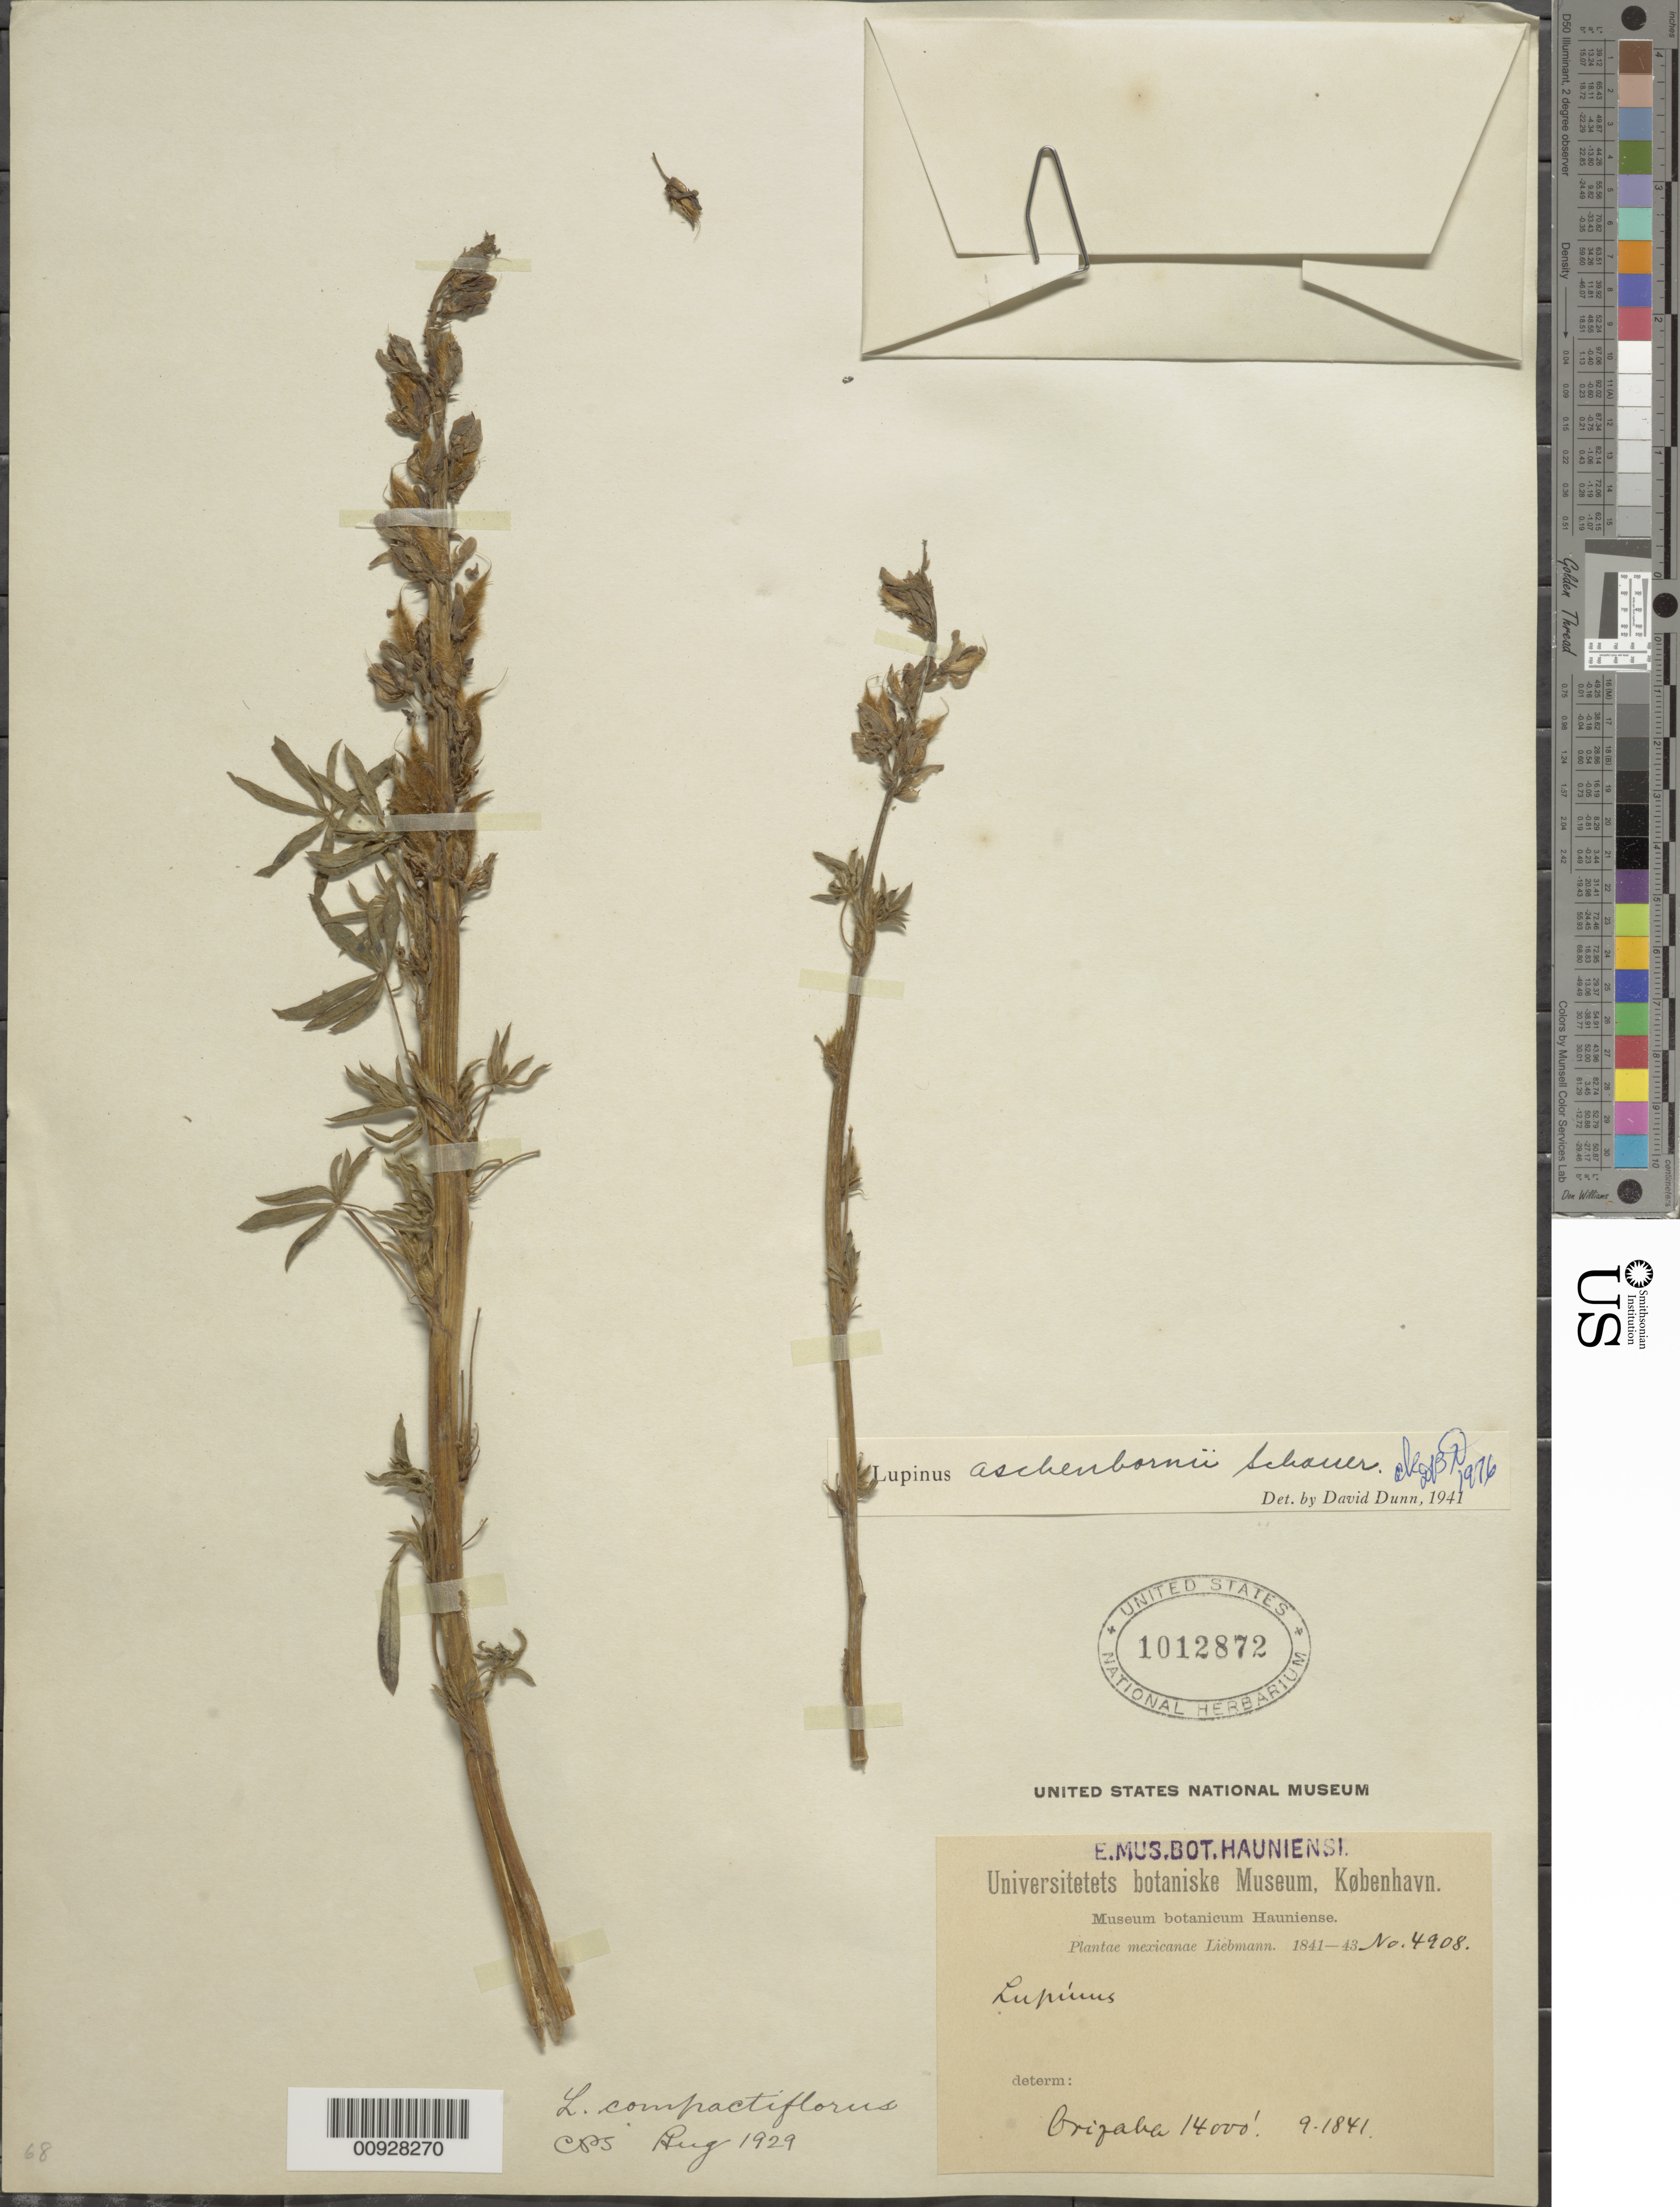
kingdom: Plantae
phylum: Tracheophyta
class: Magnoliopsida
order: Fabales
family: Fabaceae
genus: Lupinus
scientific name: Lupinus aschenbornii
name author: S. Schauer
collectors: F. M. Liebmann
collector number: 4908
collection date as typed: Sep 1841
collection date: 1841-09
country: Mexico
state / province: Veracruz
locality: Orizaba.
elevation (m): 4267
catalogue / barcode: US 1012872